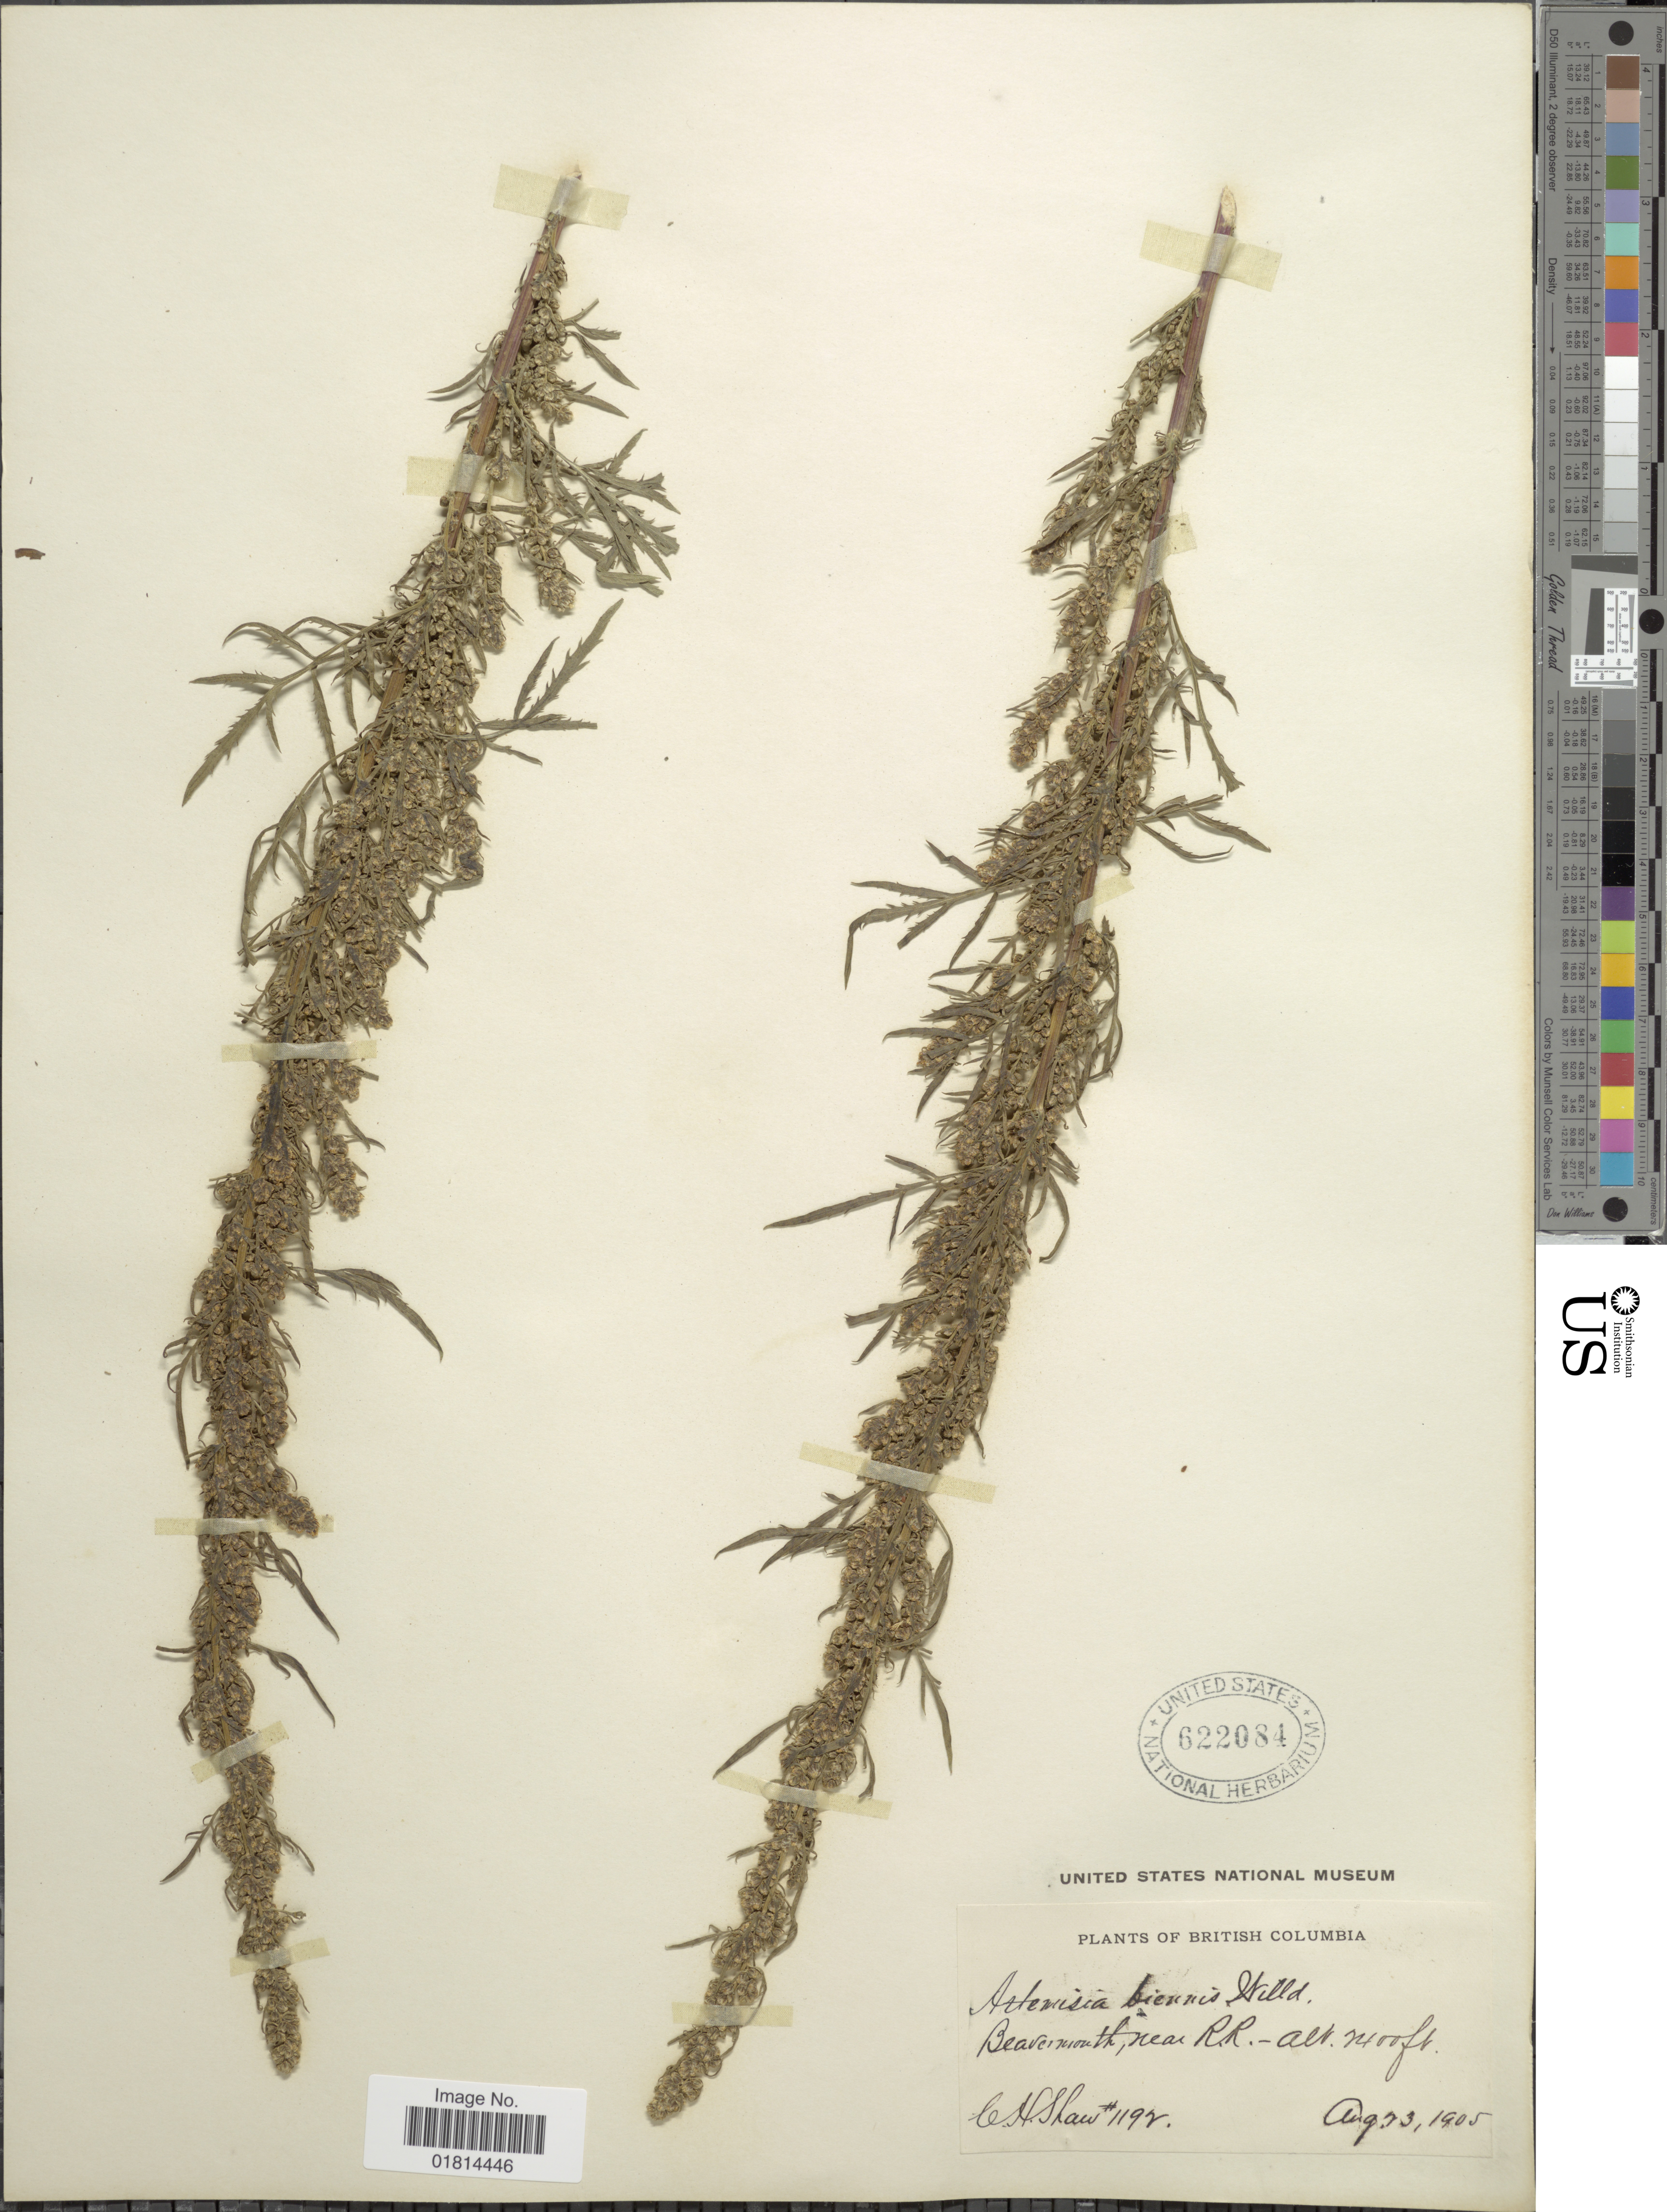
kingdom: Plantae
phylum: Tracheophyta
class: Magnoliopsida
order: Asterales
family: Asteraceae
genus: Artemisia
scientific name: Artemisia biennis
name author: Willd.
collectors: C. S. Shaw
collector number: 1192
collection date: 1905-08-23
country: Canada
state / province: British Columbia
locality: Beavermouth, near R.R.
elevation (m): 732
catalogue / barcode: US 622084